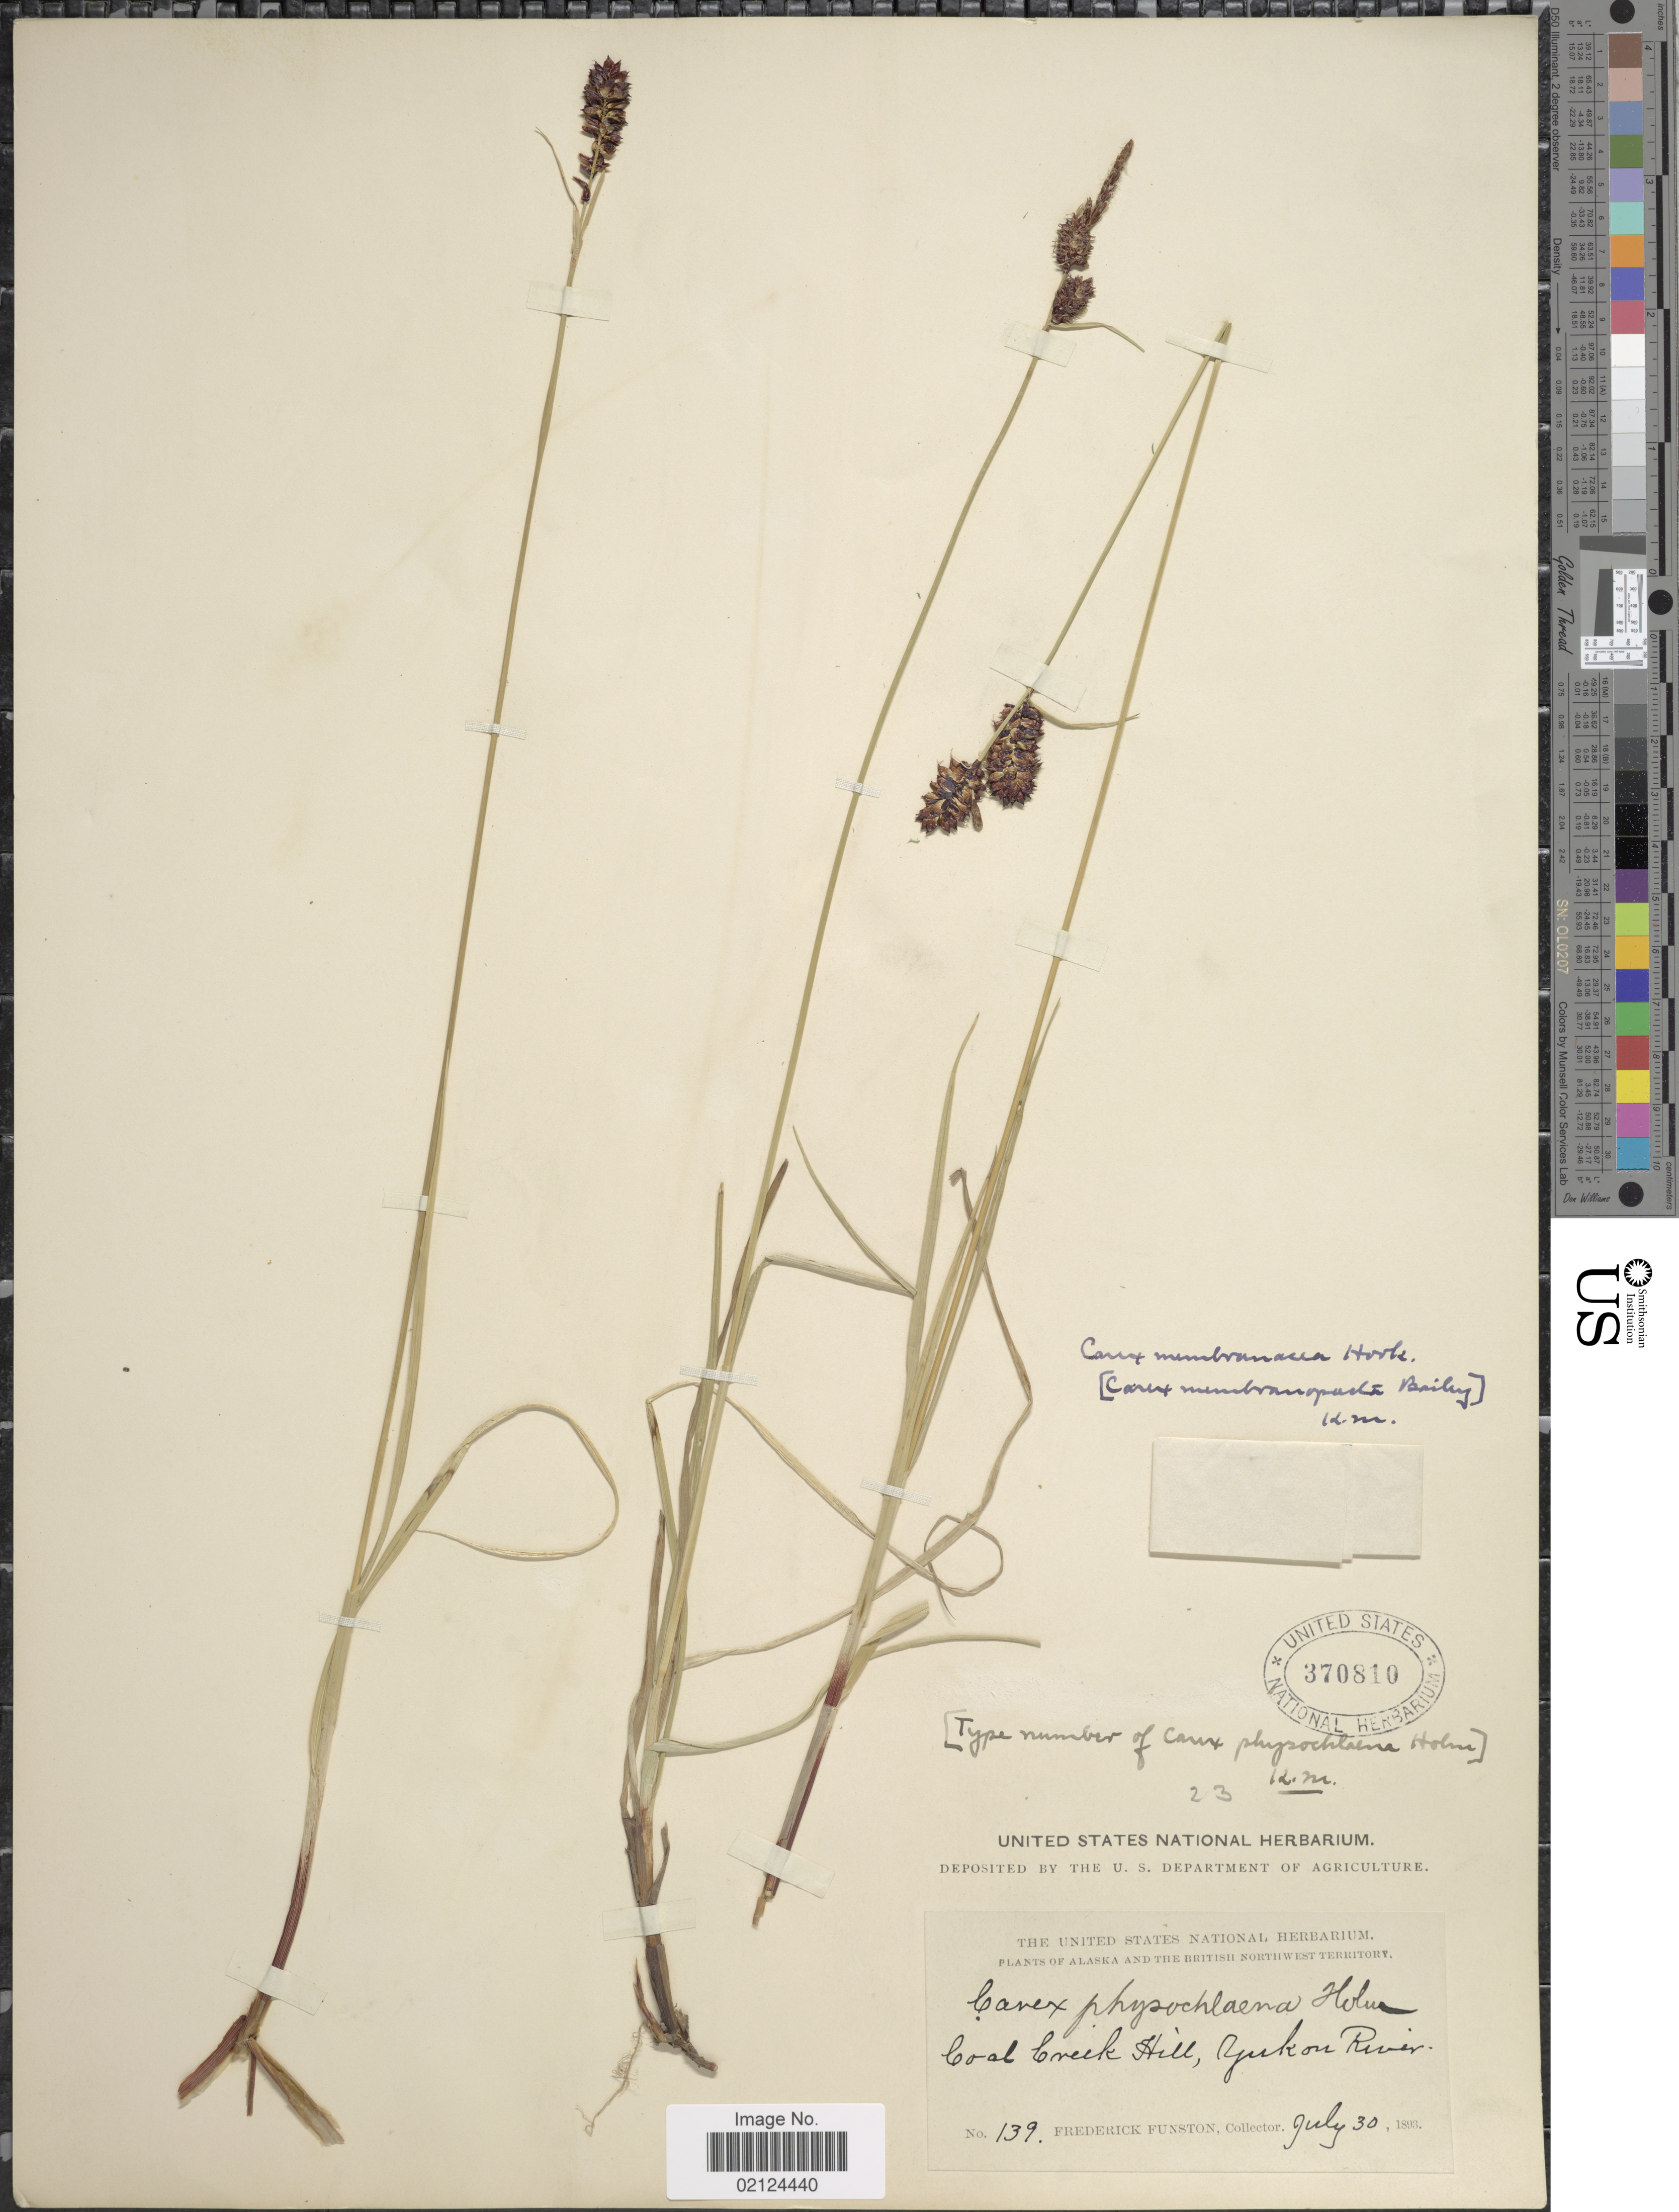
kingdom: Plantae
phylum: Tracheophyta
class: Liliopsida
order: Poales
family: Cyperaceae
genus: Carex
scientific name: Carex membranacea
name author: Hook.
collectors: F. Funston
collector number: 139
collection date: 1893-07-30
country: United States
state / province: Alaska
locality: Coal Creek Hill, Yukon River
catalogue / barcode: US 370810